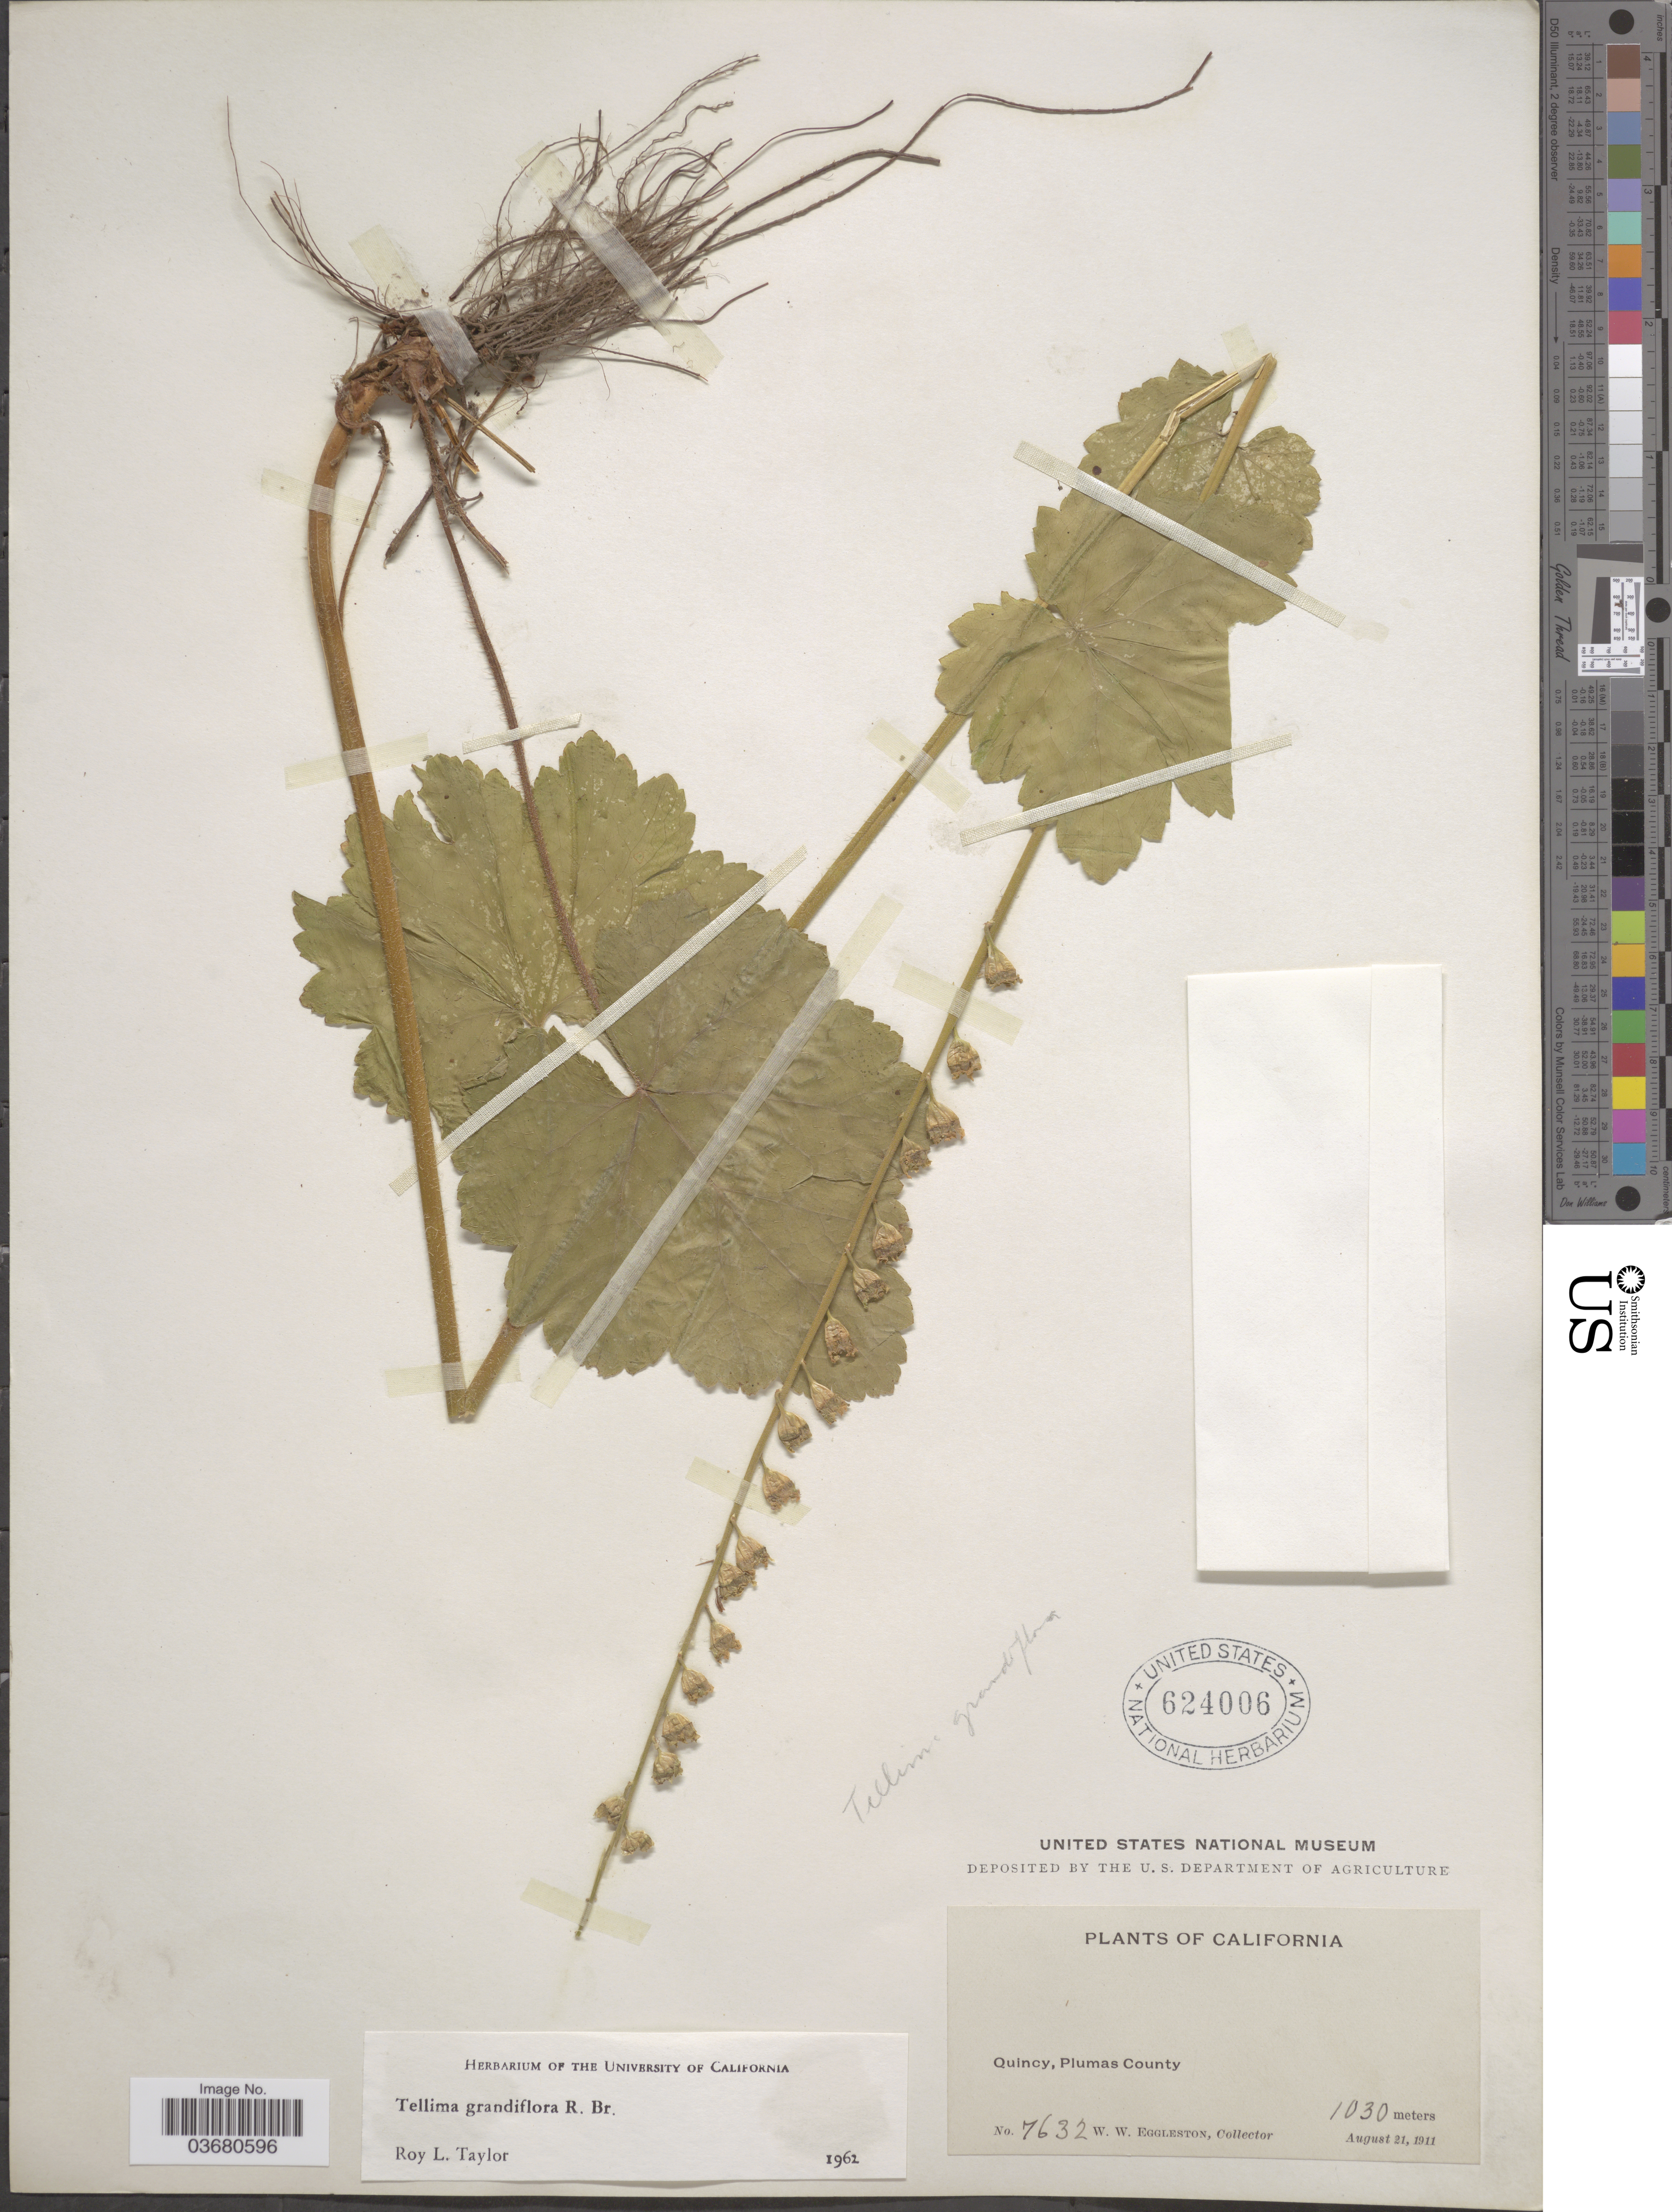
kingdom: Plantae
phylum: Tracheophyta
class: Magnoliopsida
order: Saxifragales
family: Saxifragaceae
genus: Tellima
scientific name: Tellima grandiflora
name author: (Pursh) Douglas ex Lindl.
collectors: W. W. Eggleston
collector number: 7632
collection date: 1911-08-21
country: United States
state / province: California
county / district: Plumas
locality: Quincy, Plumas County.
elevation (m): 1030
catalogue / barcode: US 624006